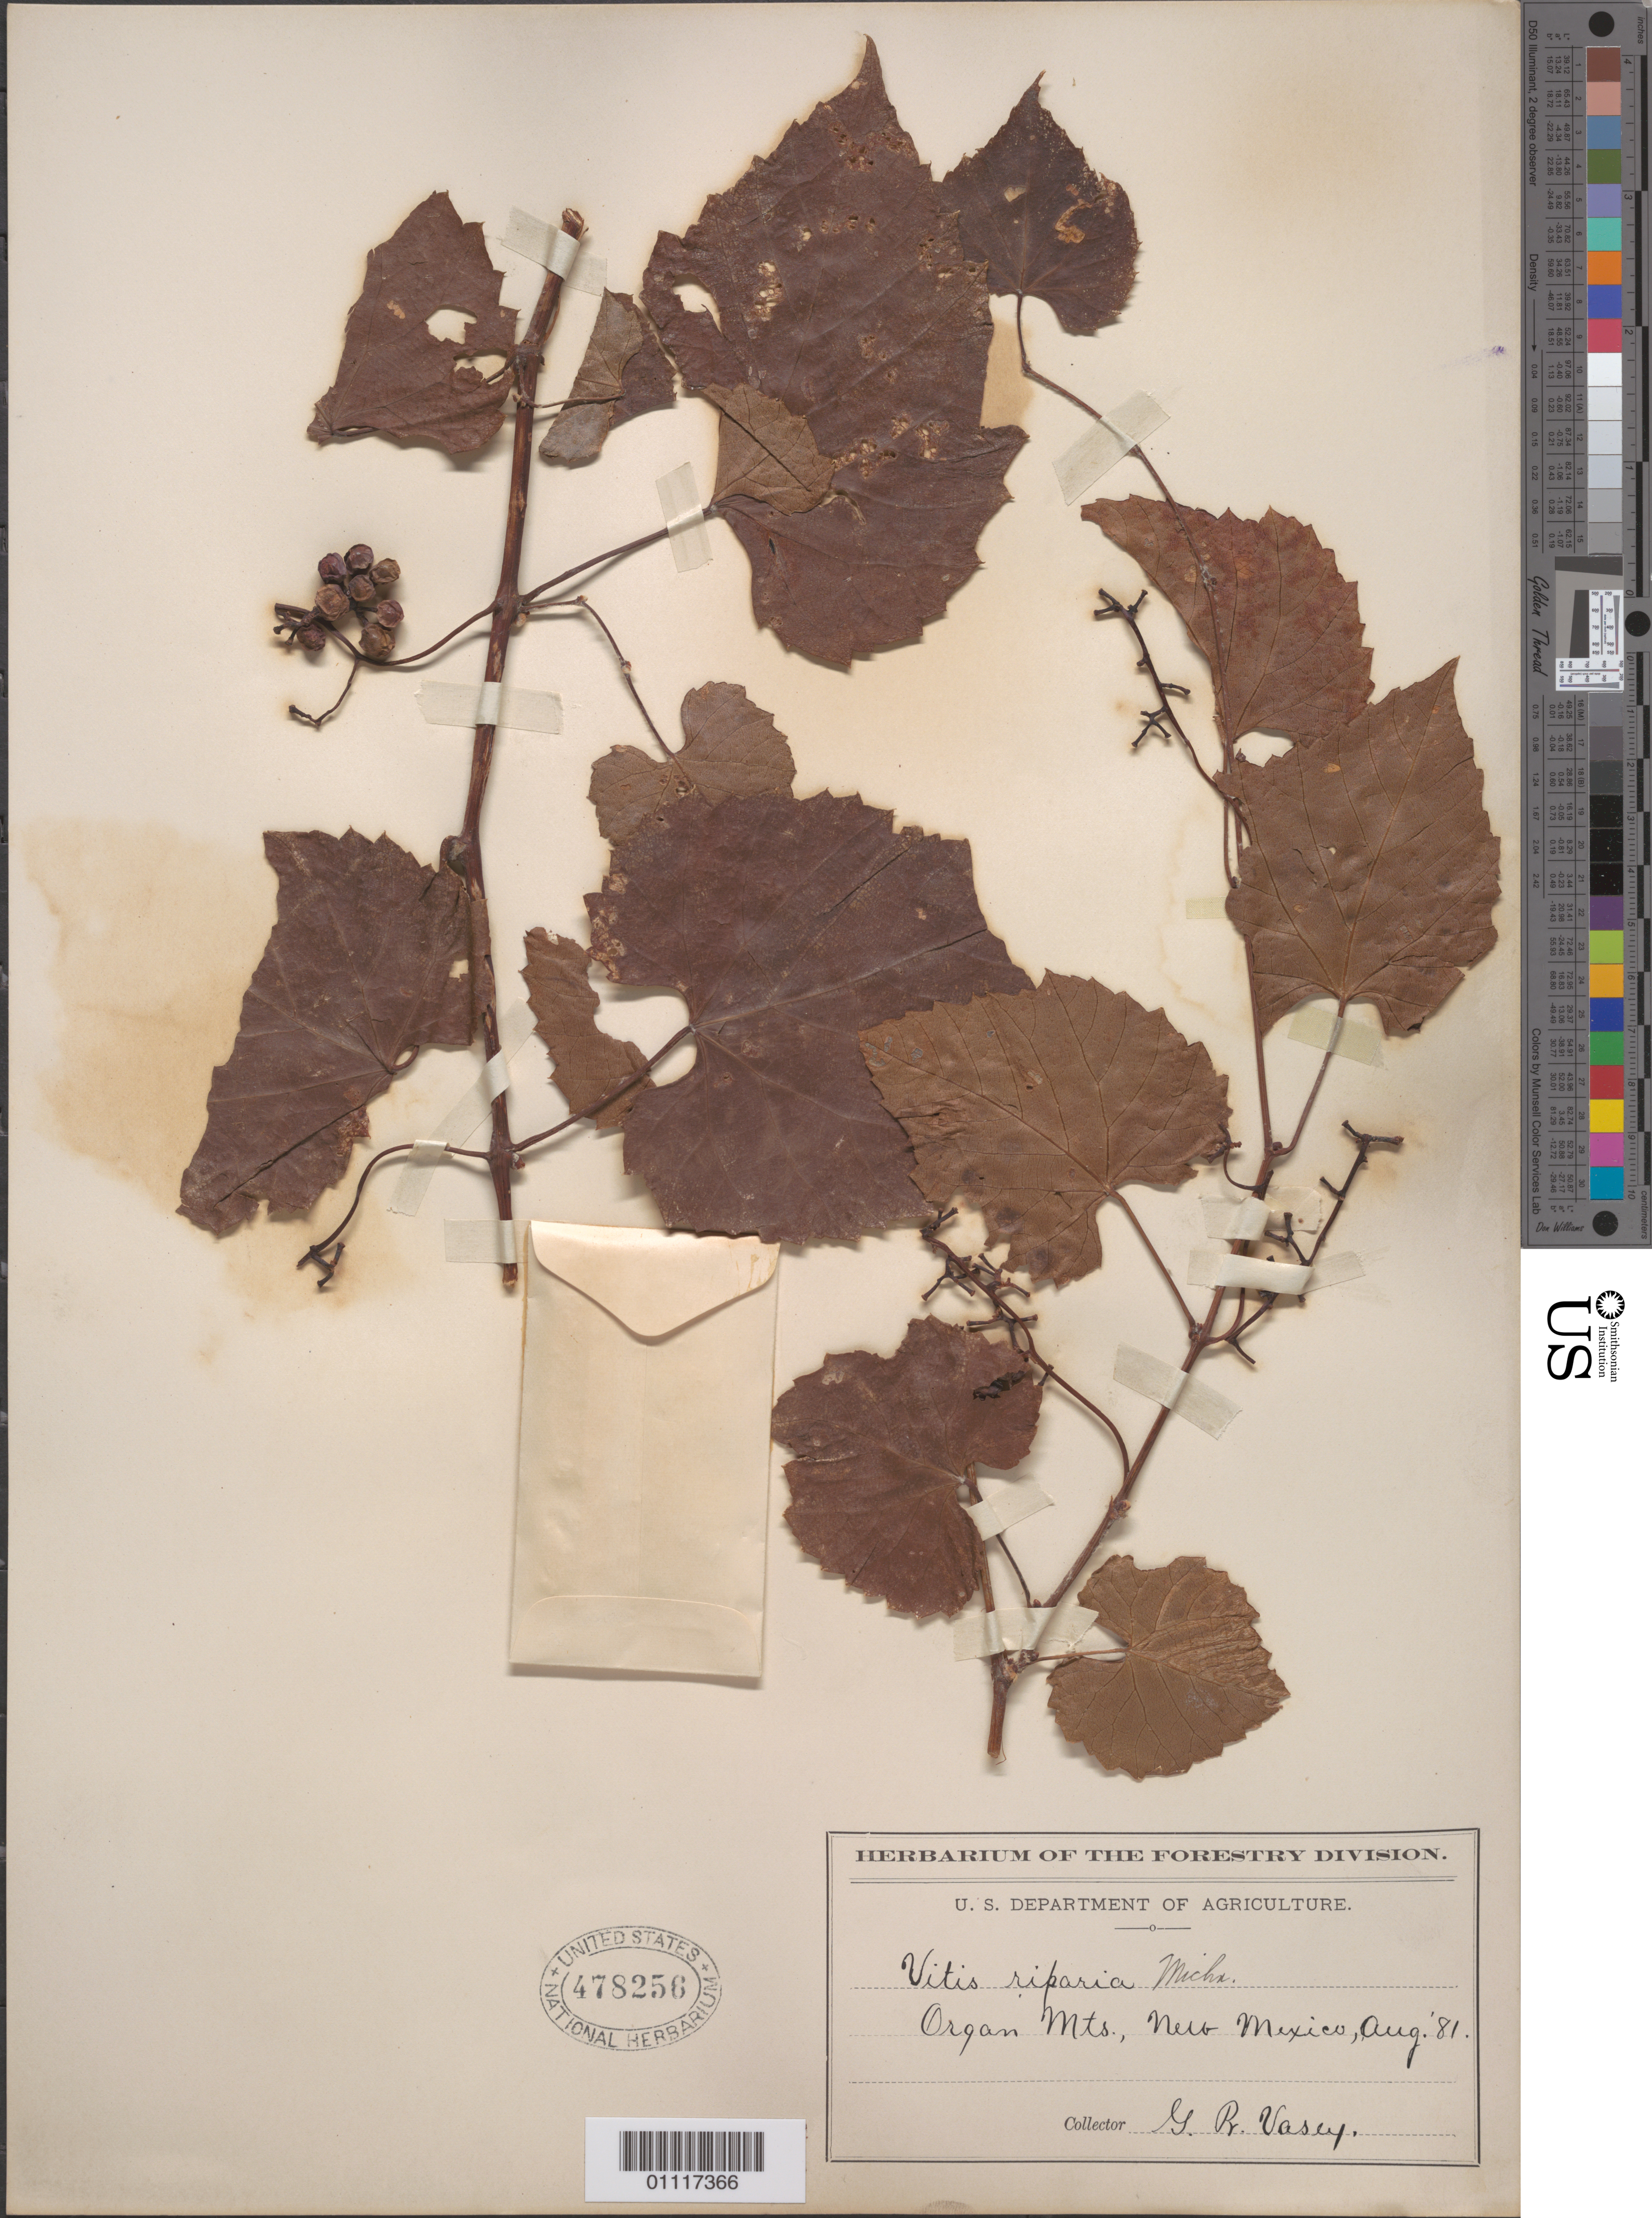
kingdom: Plantae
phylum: Tracheophyta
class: Magnoliopsida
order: Vitales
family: Vitaceae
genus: Vitis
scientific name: Vitis riparia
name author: Michx.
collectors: G. R. Vasey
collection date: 1881-08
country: United States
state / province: New Mexico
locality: Organ Mts.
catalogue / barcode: US 478256